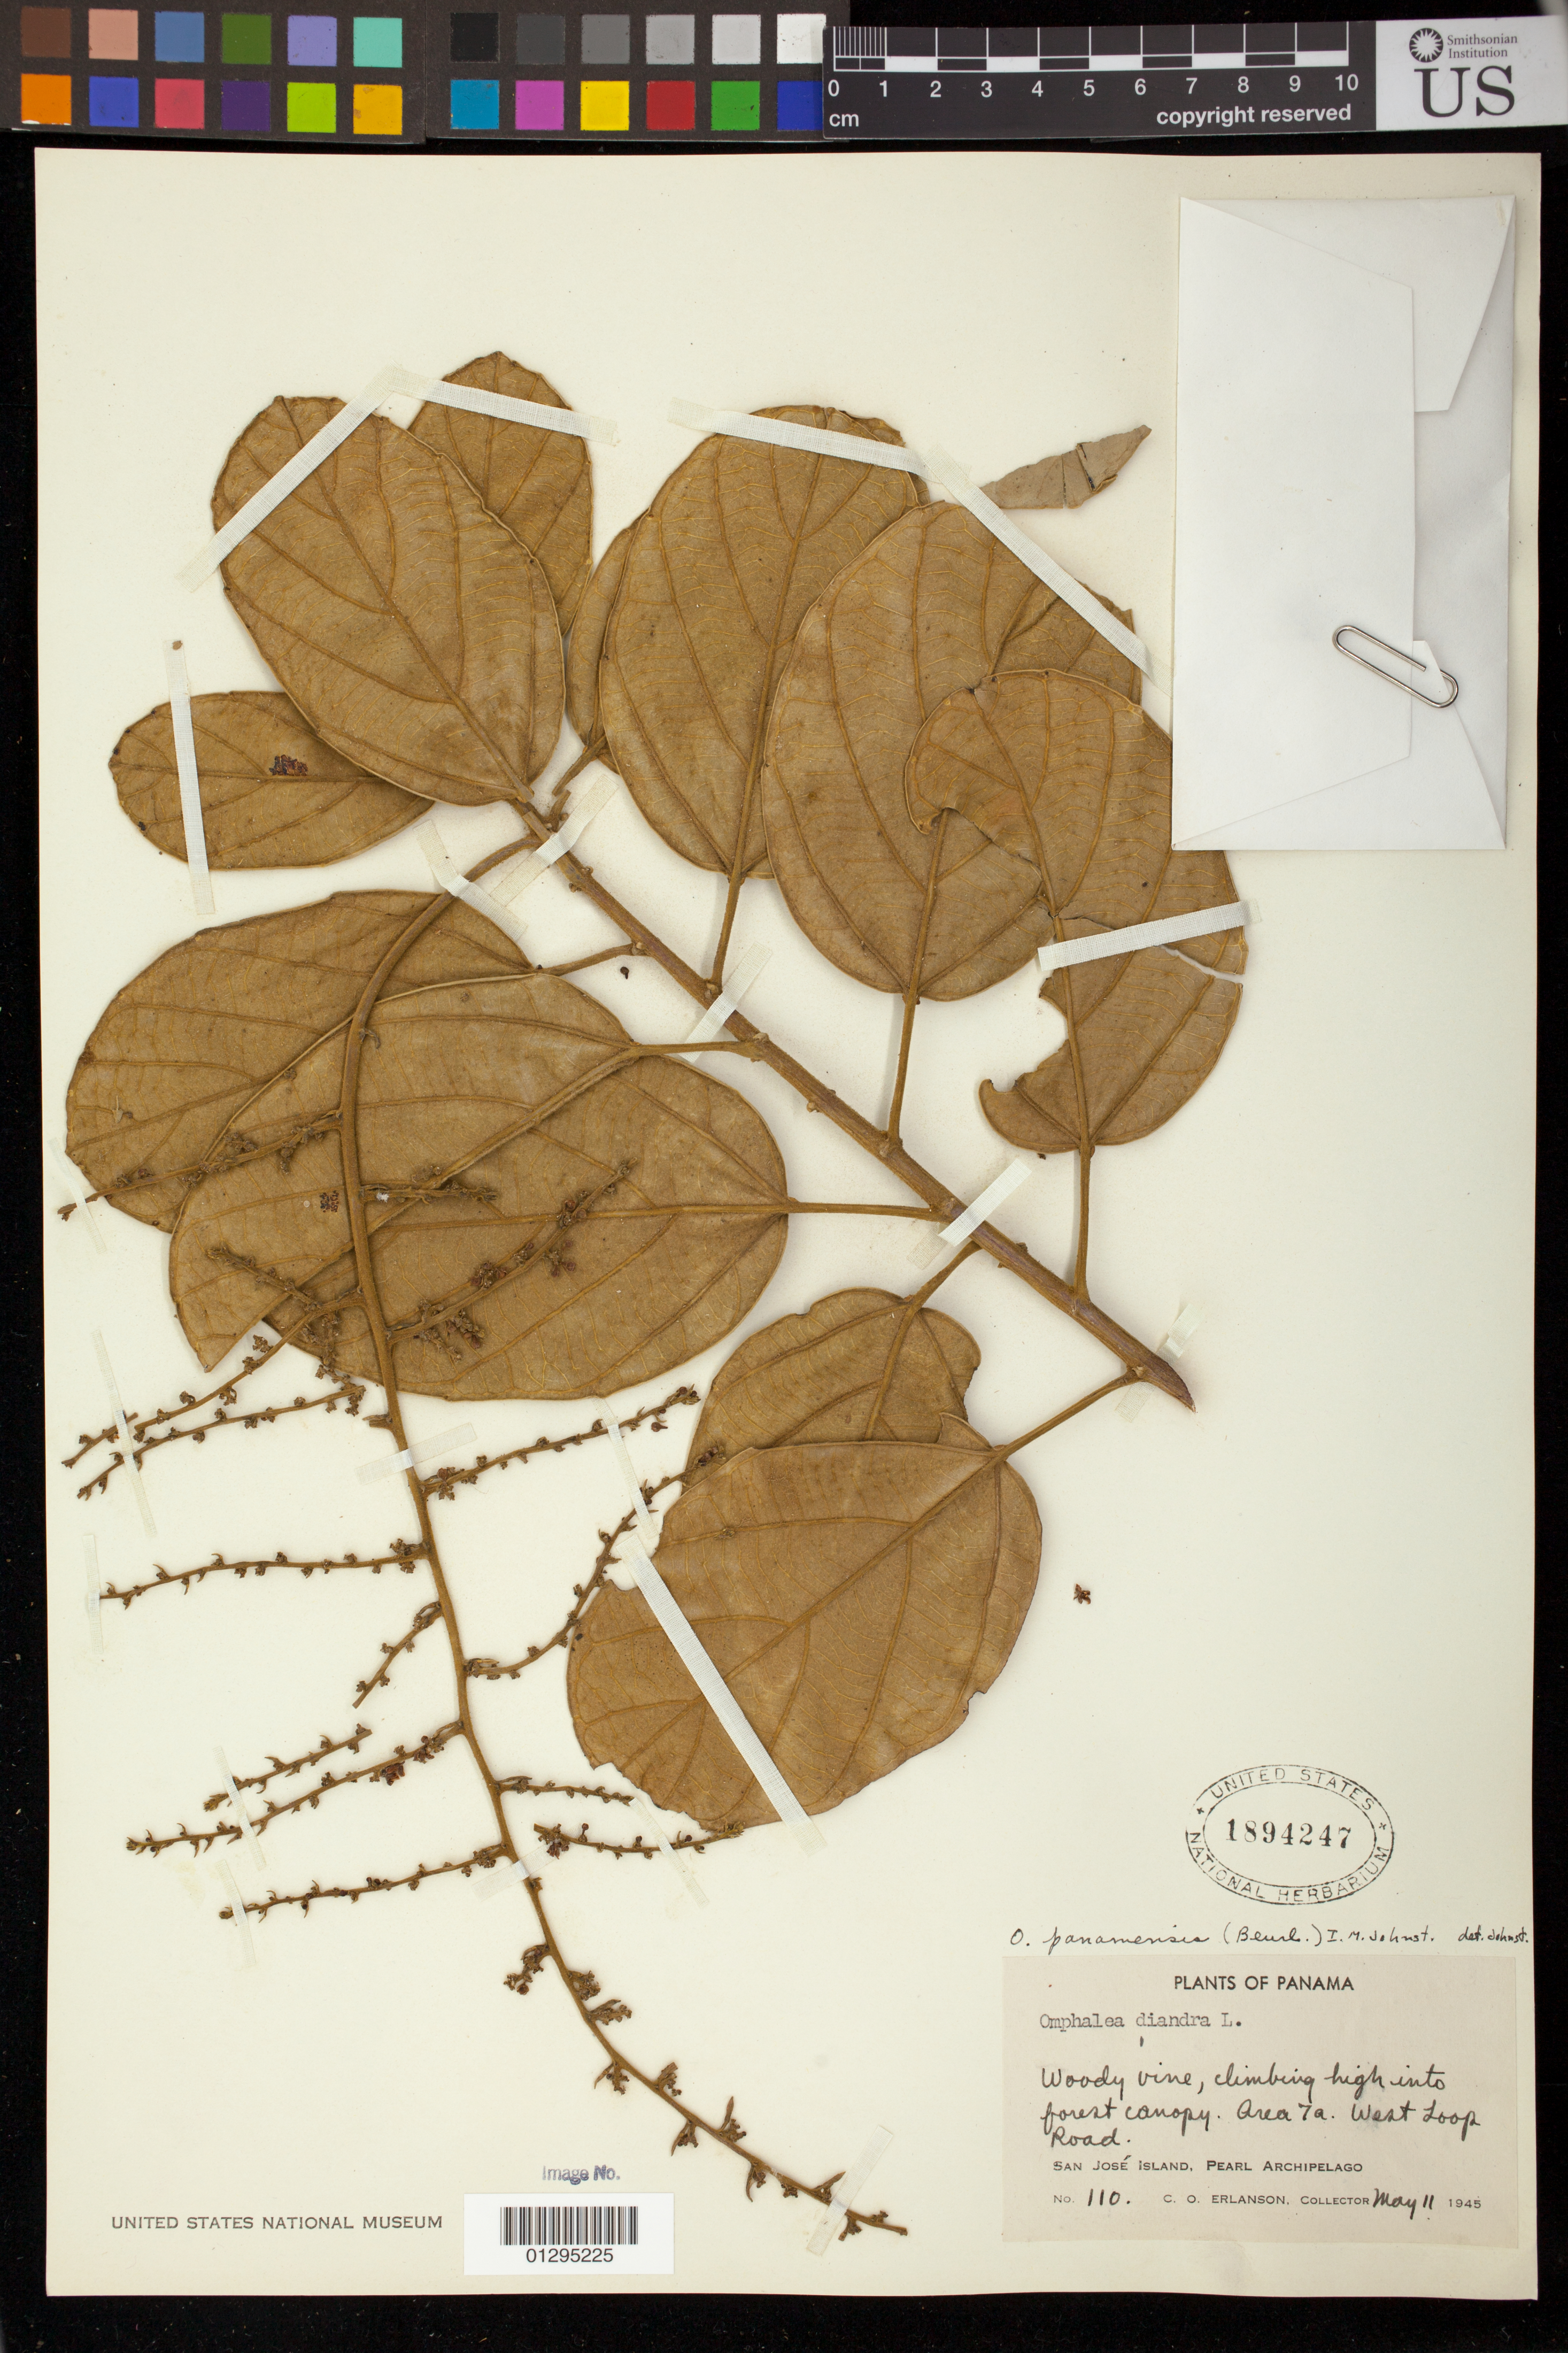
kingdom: Plantae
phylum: Tracheophyta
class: Magnoliopsida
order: Malpighiales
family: Euphorbiaceae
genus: Omphalea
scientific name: Omphalea diandra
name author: L.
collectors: C. O. Erlanson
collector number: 110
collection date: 1945-05-11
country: Panama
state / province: Panamá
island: Perlas Is.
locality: San Jose Island, Pearl Archipelago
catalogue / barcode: US 1894247